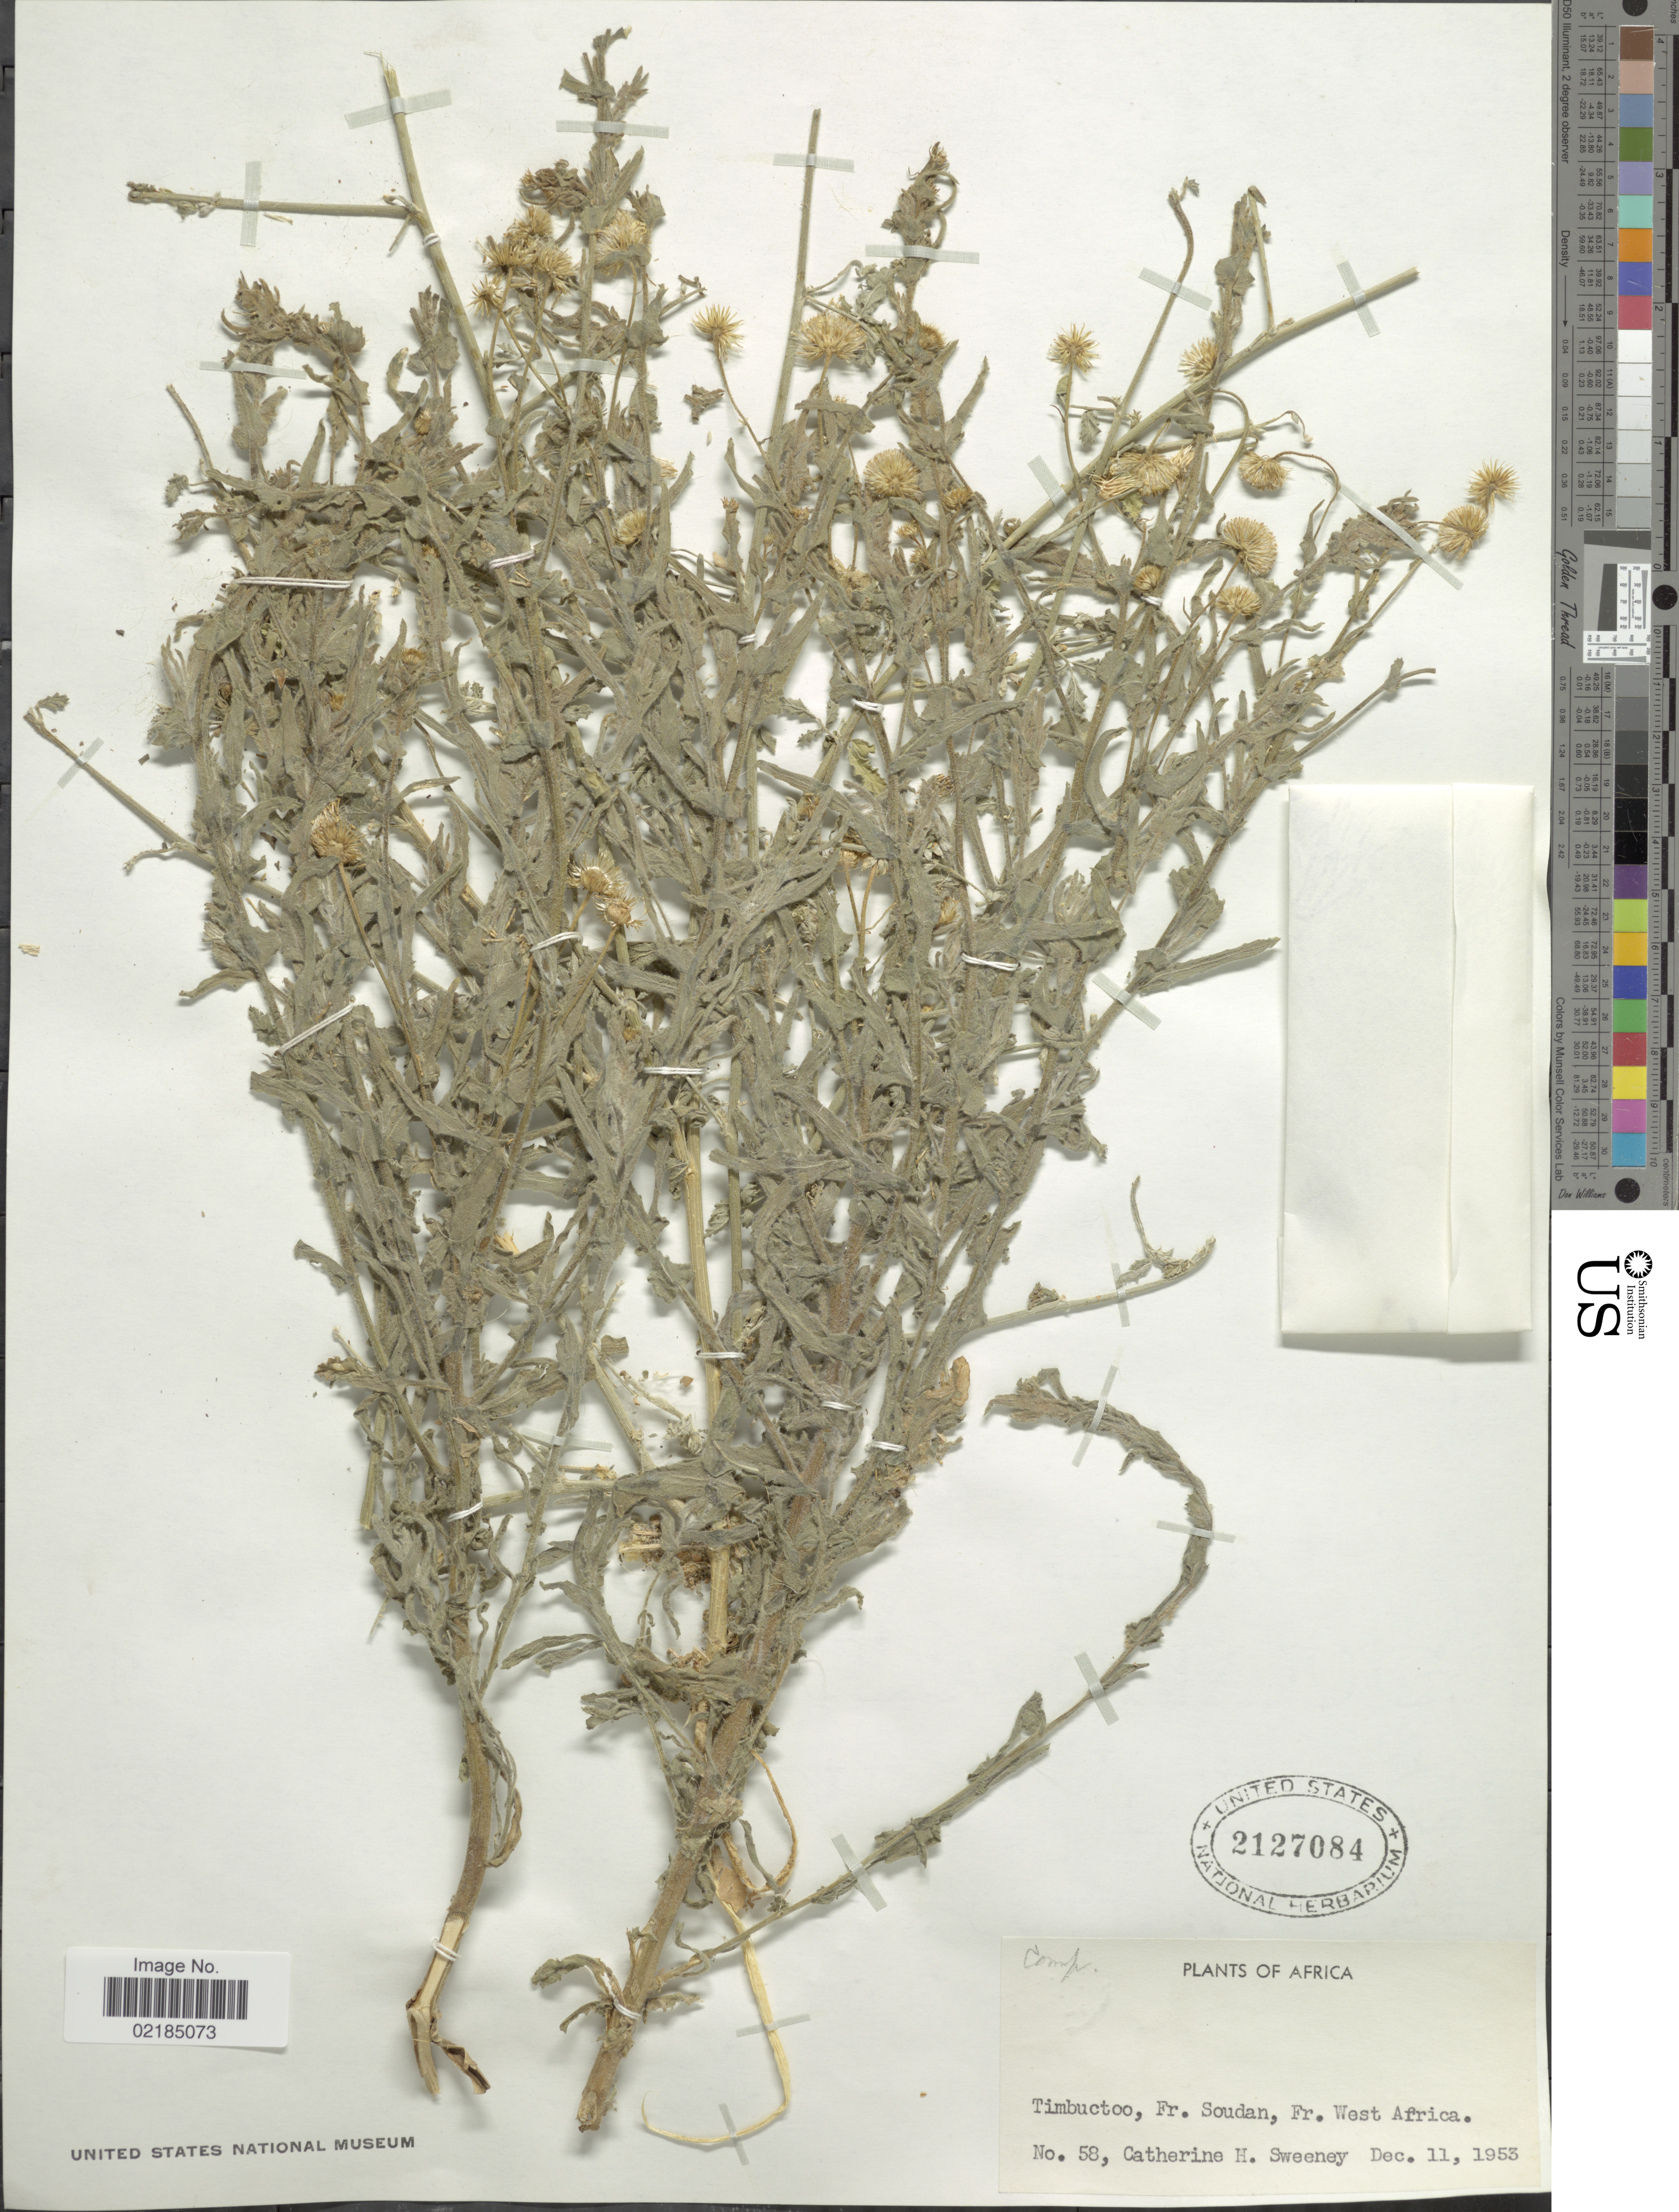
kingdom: Plantae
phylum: Tracheophyta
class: Magnoliopsida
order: Asterales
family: Asteraceae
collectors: C. Sweeney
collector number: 58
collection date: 1953-12-11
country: Mali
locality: Africa. Timbuctoo, Fr. Soudan, Fr. West Africa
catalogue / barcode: US 2127084